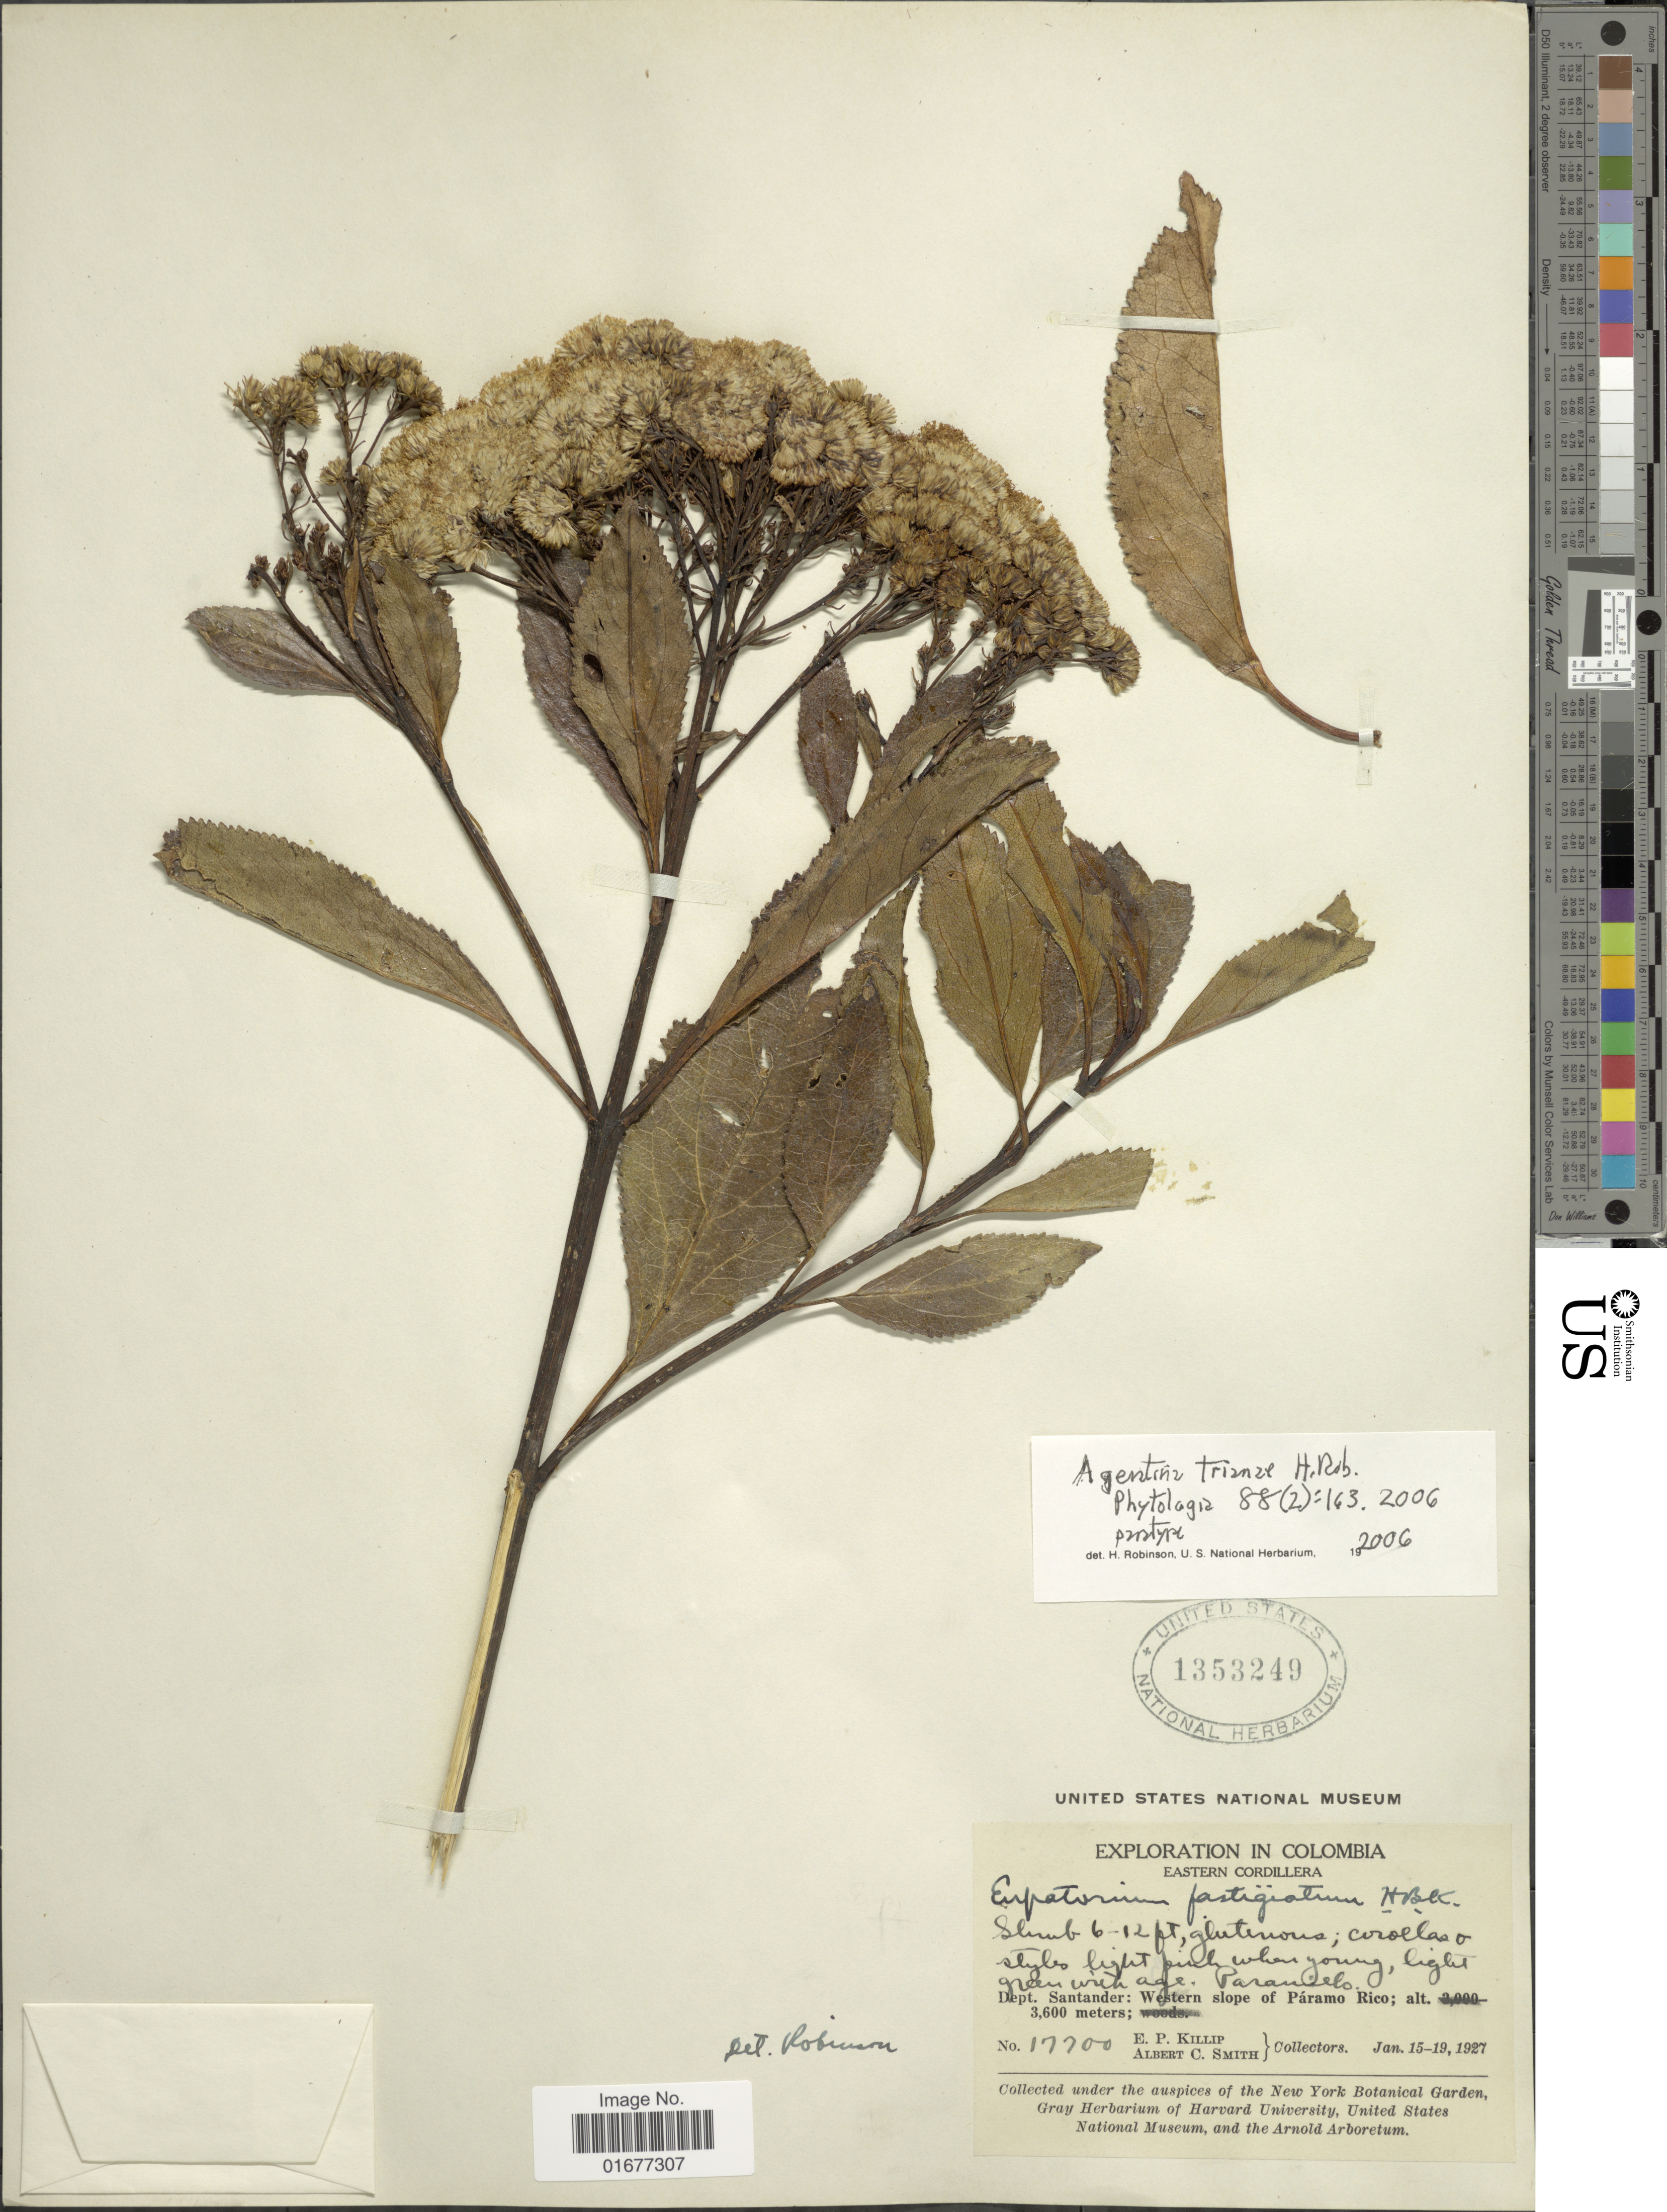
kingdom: Plantae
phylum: Tracheophyta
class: Magnoliopsida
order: Asterales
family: Asteraceae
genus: Ageratina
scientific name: Ageratina fastigiata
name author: (Kunth) R.M. King & H. Rob.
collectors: E. P. Killip & A. C. Smith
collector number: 17700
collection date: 1927-01-15/1927-01-19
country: Colombia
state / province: Santander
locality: Western slope of Paramo Rico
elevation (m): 3600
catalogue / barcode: US 1353249